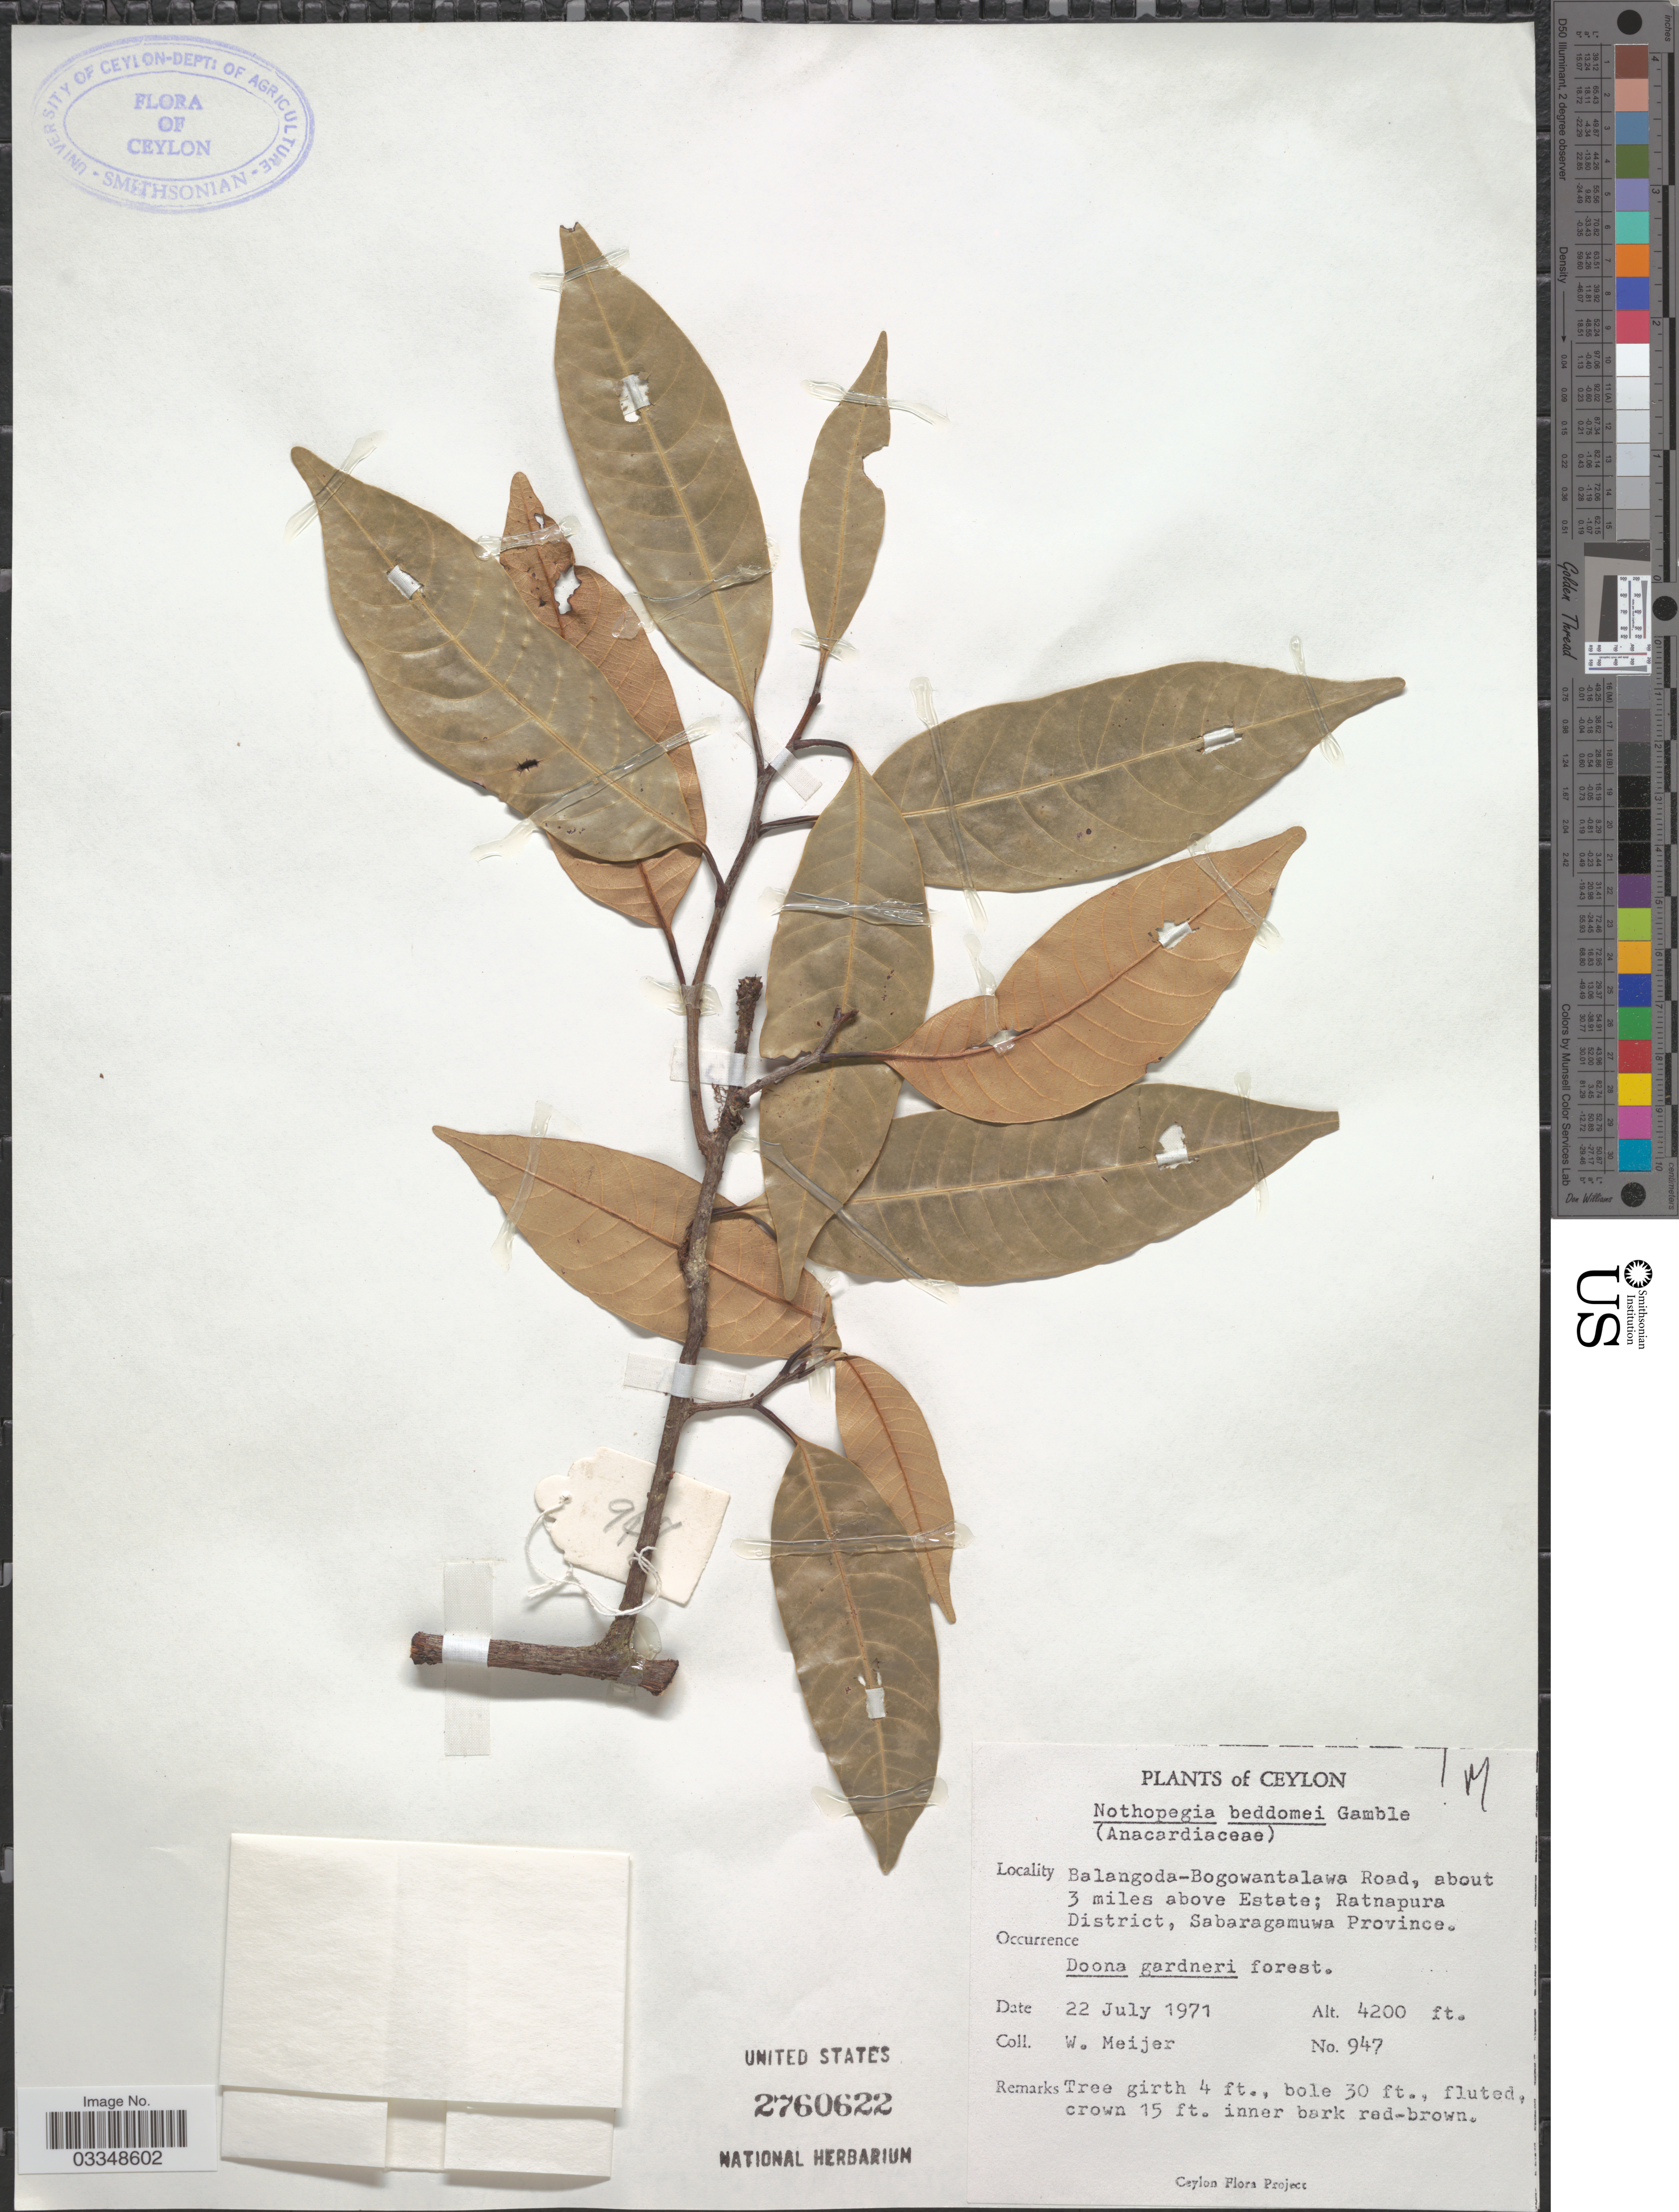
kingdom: Plantae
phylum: Tracheophyta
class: Magnoliopsida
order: Sapindales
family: Anacardiaceae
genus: Nothopegia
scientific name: Nothopegia beddomei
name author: Gamble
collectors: W. Meijer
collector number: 947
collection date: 1971-07-22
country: Sri Lanka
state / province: Sabaragamuwa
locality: Ceylon. Balangoda-Bogowantalawa Road, about 3 miles above Estate; Ratnapura District.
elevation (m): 1280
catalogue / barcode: US 2760622